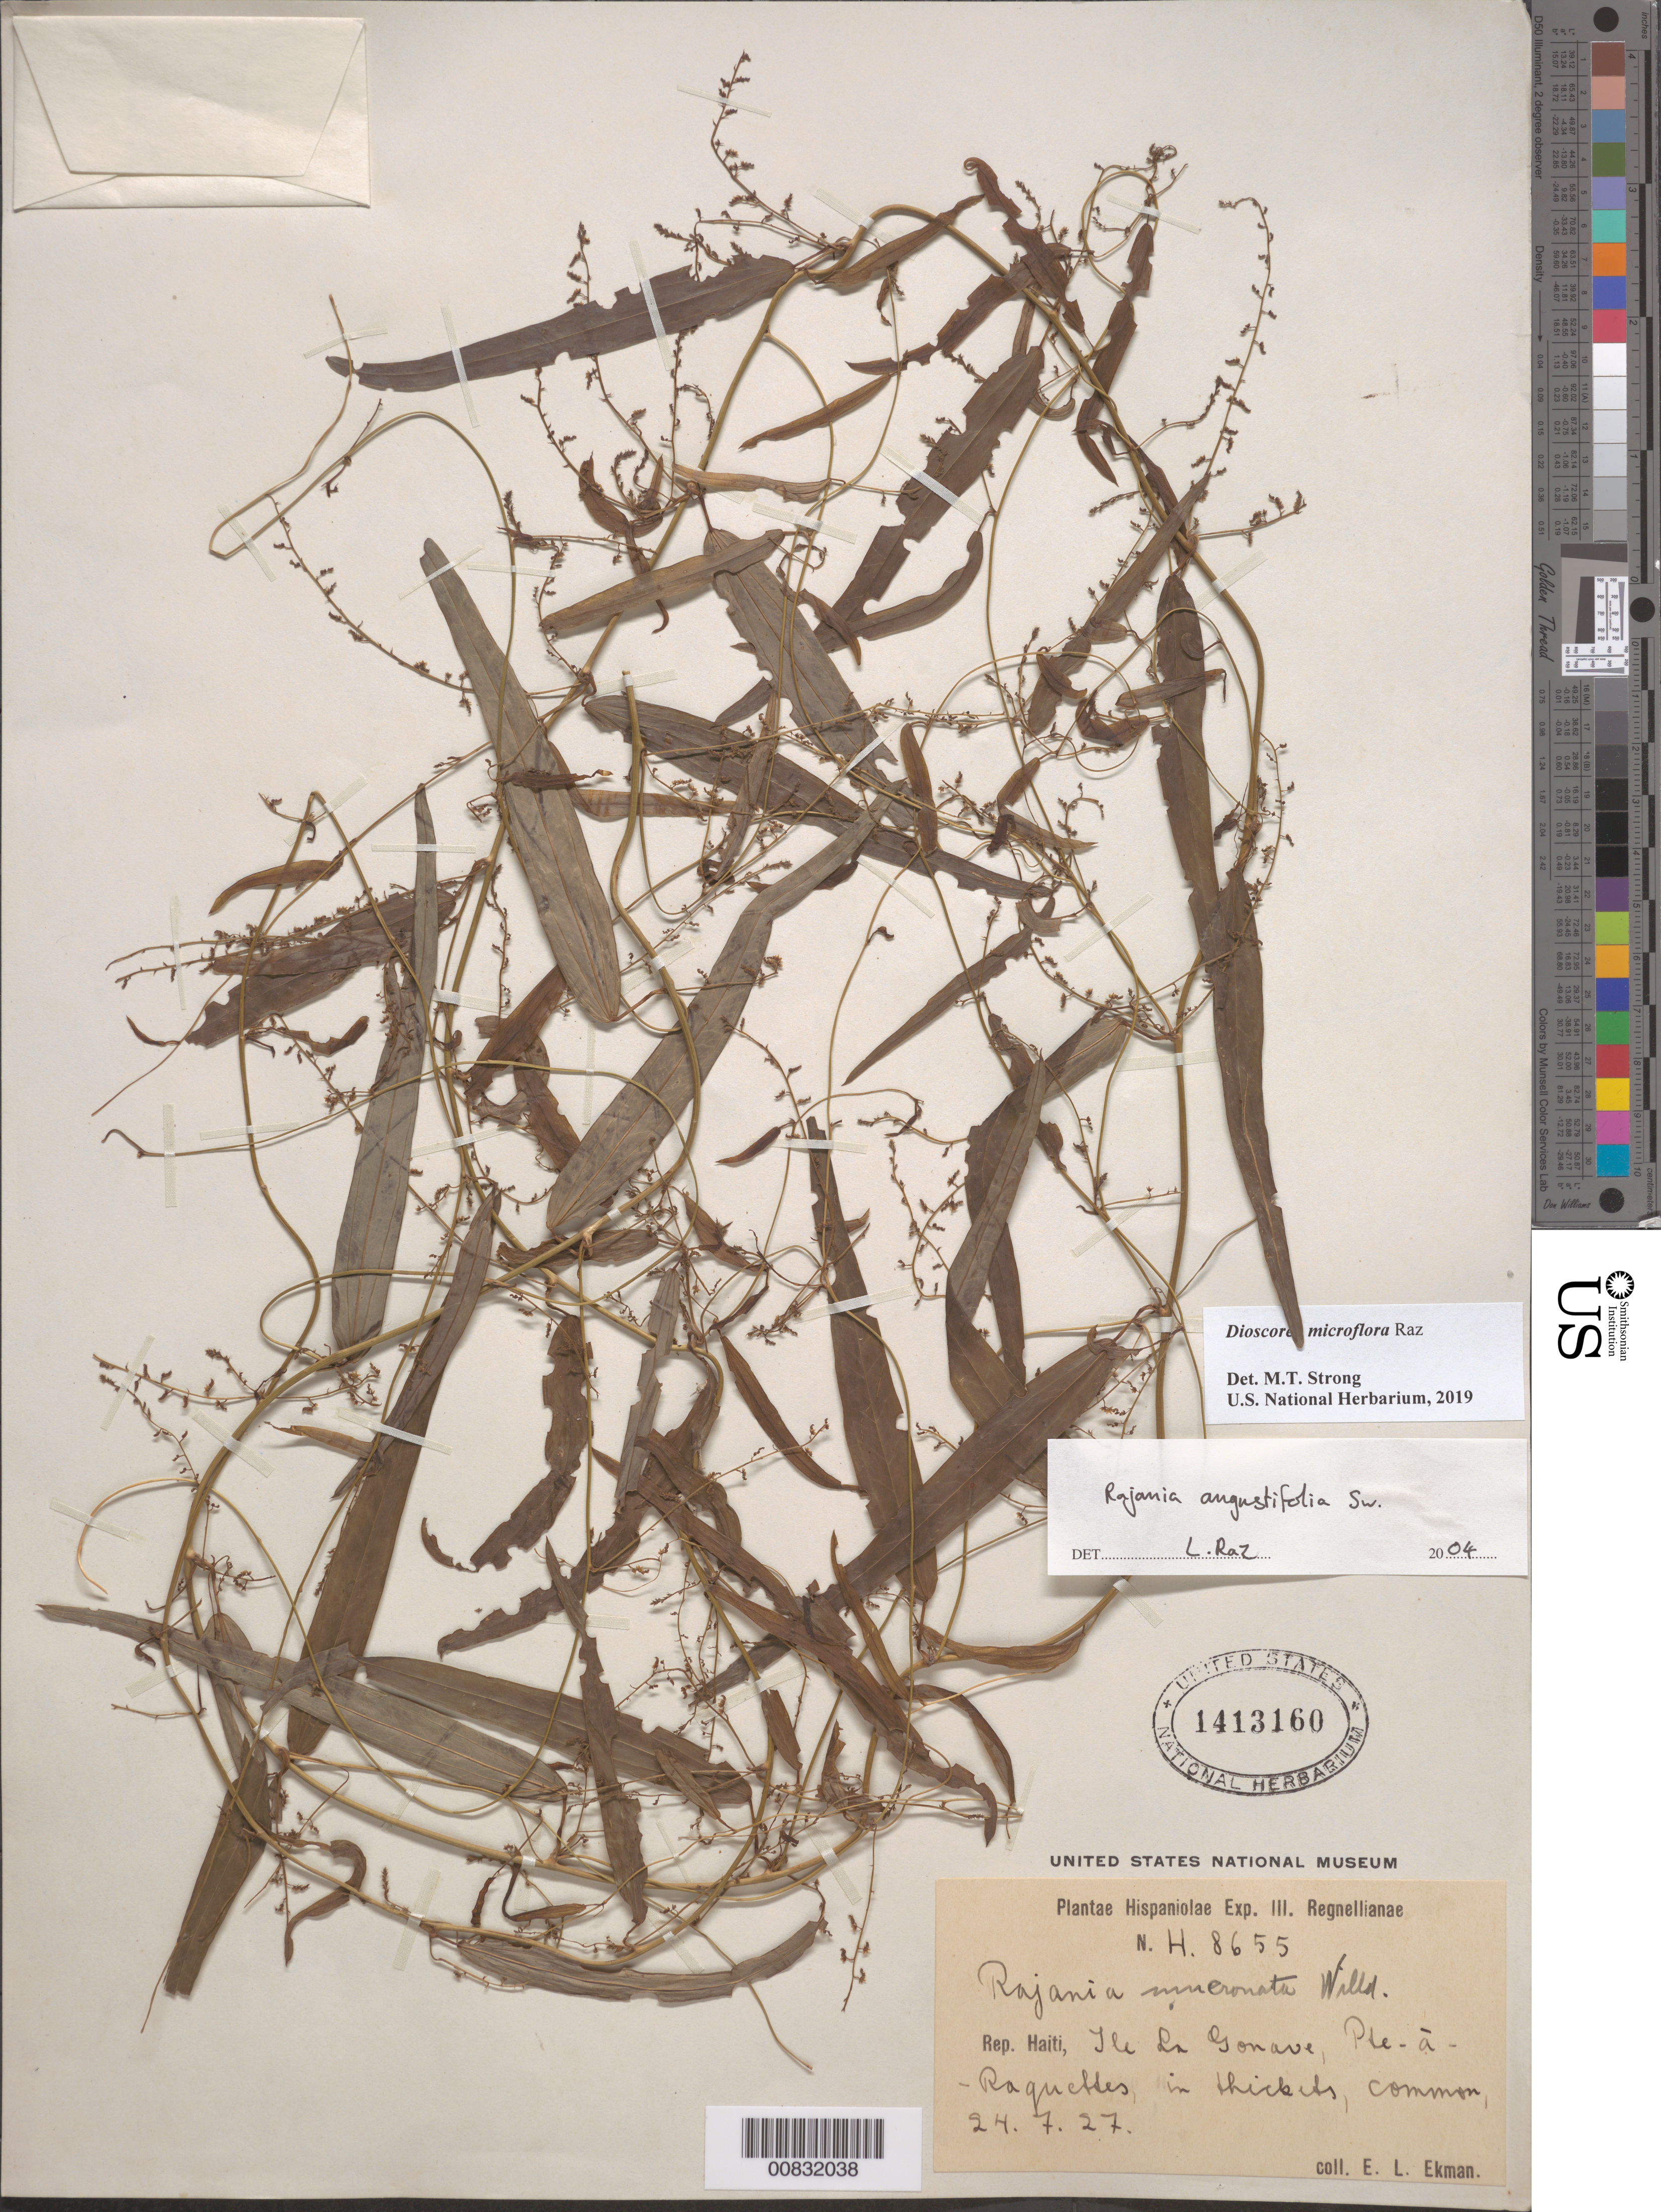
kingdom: Plantae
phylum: Tracheophyta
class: Liliopsida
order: Dioscoreales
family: Dioscoreaceae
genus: Dioscorea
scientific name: Dioscorea microflora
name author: Raz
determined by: Strong, M. T., (US), Smithsonian Institution - National Museum of Natural History (UNITED STATES)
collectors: E. L. Ekman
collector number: H 8655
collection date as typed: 24 Jul 1927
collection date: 1927-07-24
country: Haiti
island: Gonave I.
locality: Ile La Gonave, Pte-à-Raquettes.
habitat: In thickets.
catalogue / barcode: US 1413160